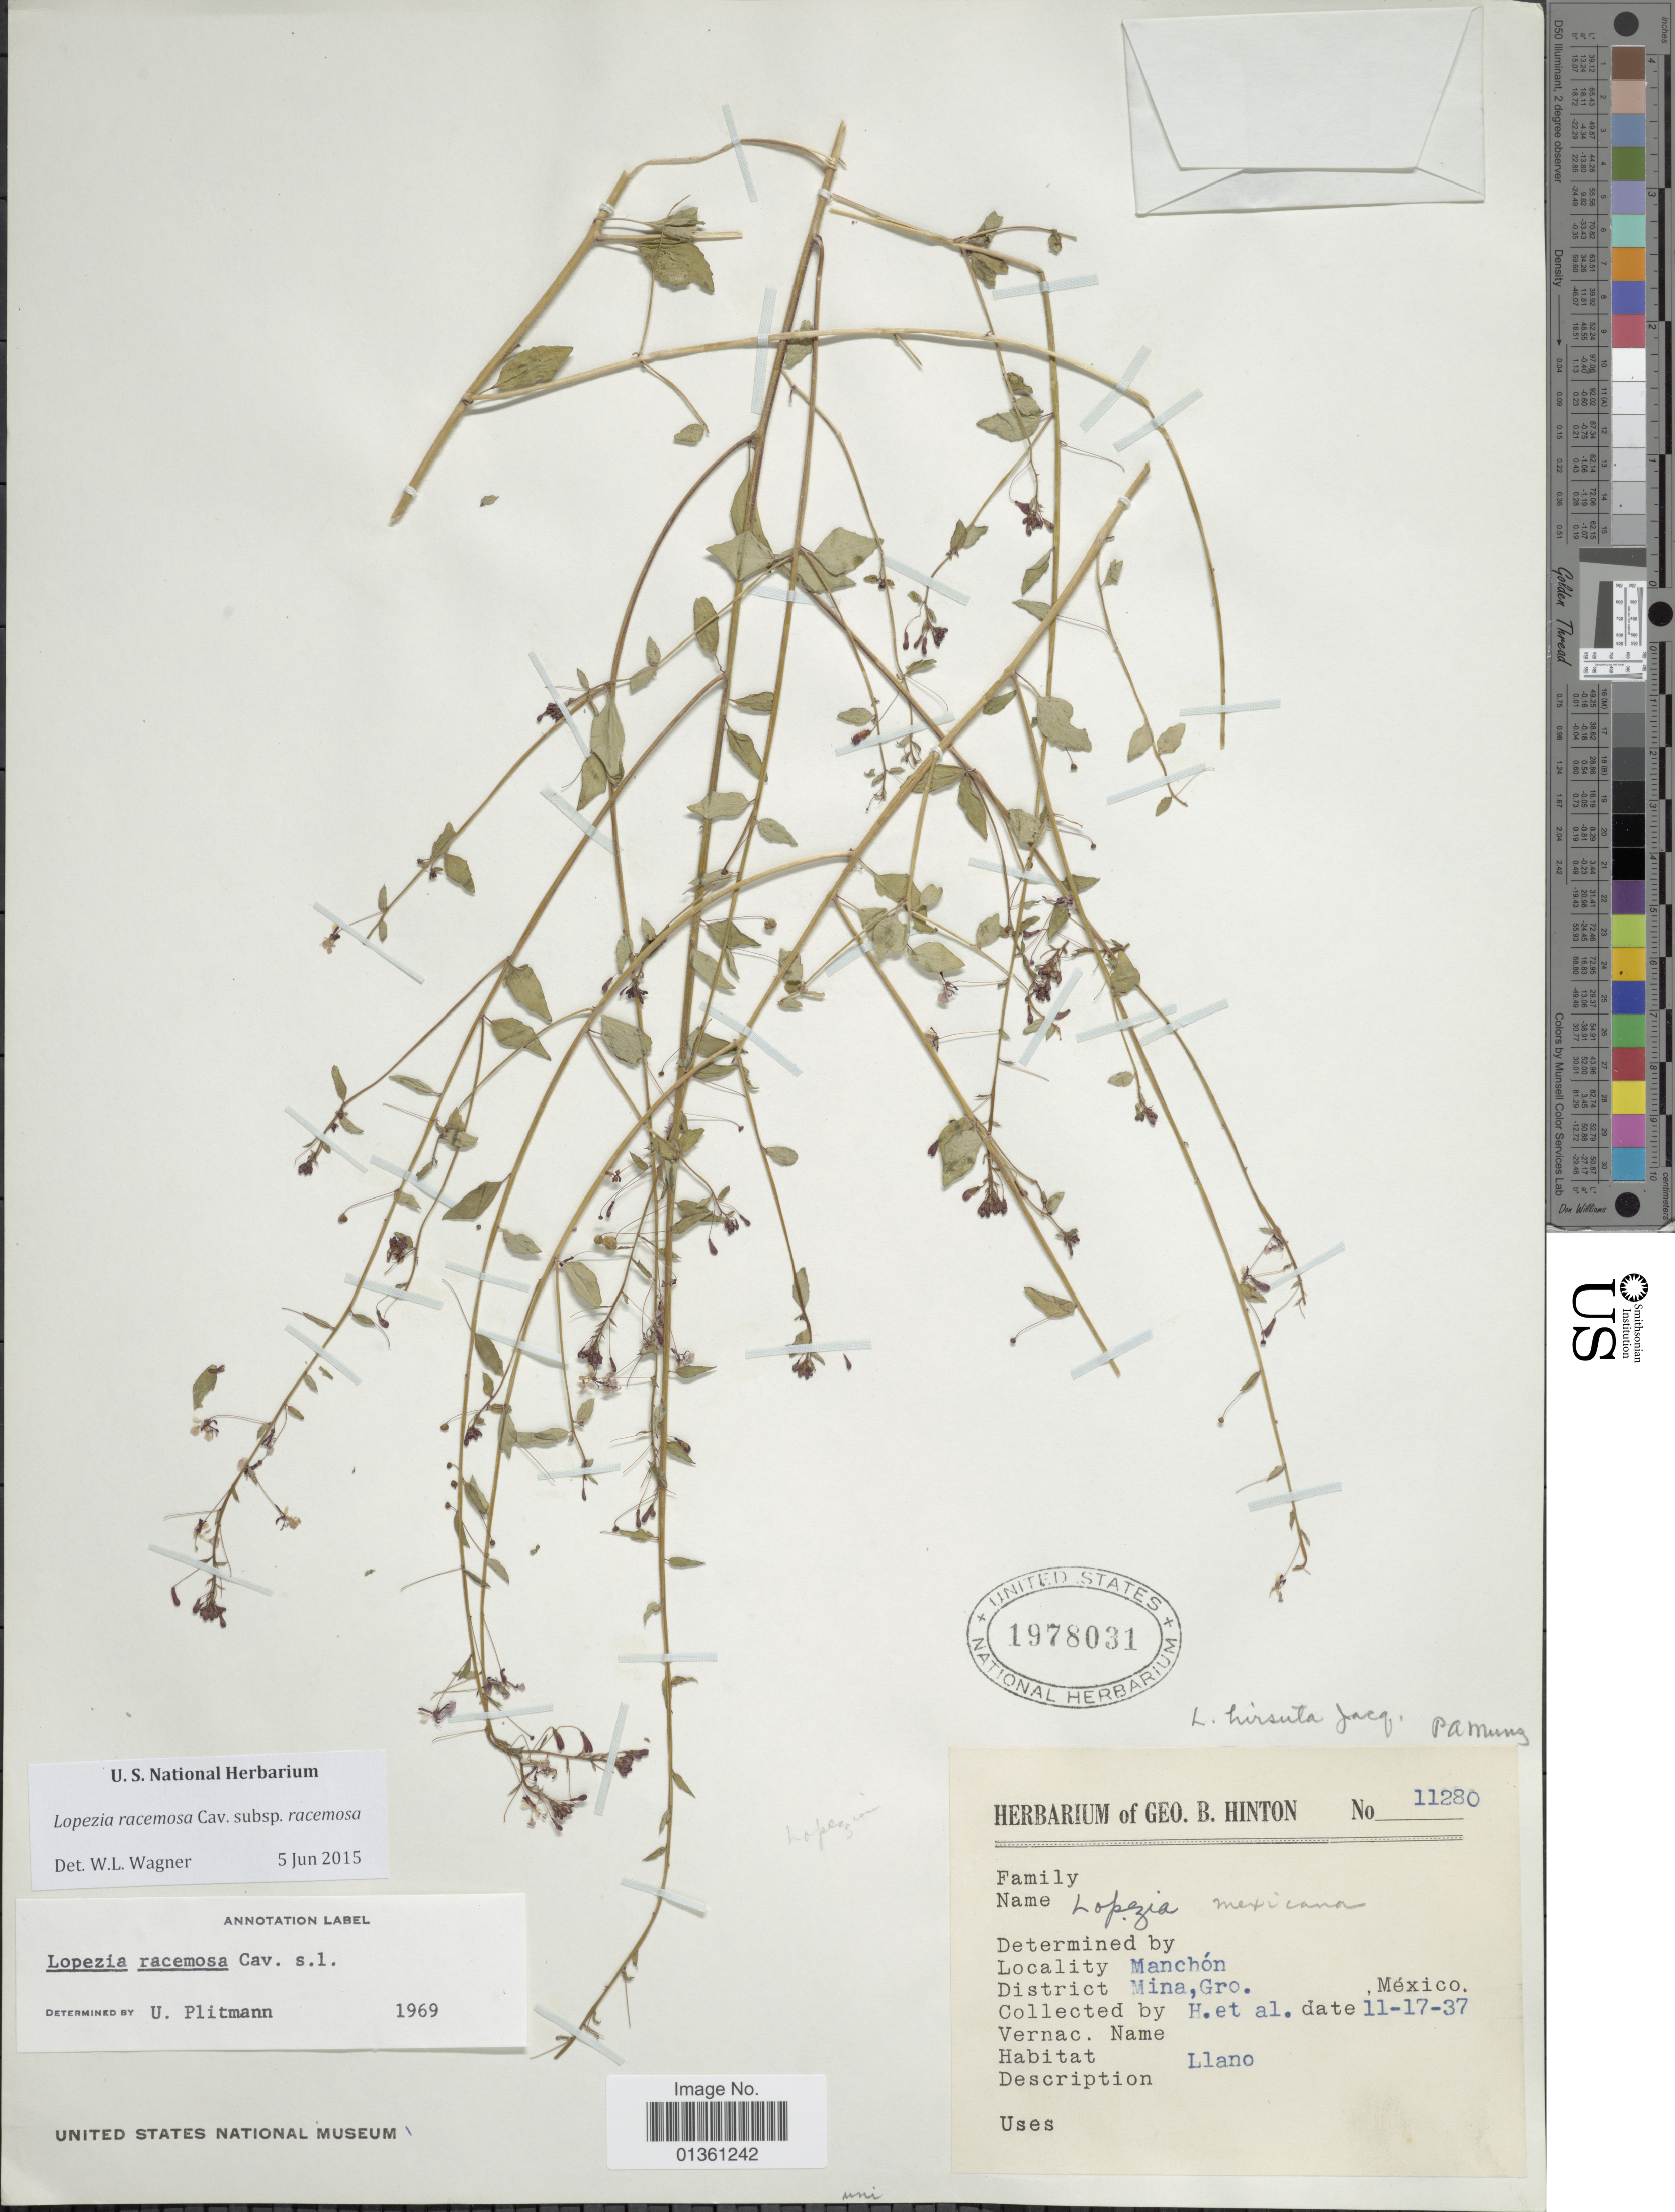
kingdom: Plantae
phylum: Tracheophyta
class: Magnoliopsida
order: Myrtales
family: Onagraceae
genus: Lopezia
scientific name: Lopezia racemosa subsp. racemosa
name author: Cav.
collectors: G. B. Hinton & et al.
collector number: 11280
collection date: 1937-11-17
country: Mexico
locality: Manchón. District Mina, Gro.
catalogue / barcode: US 1978031